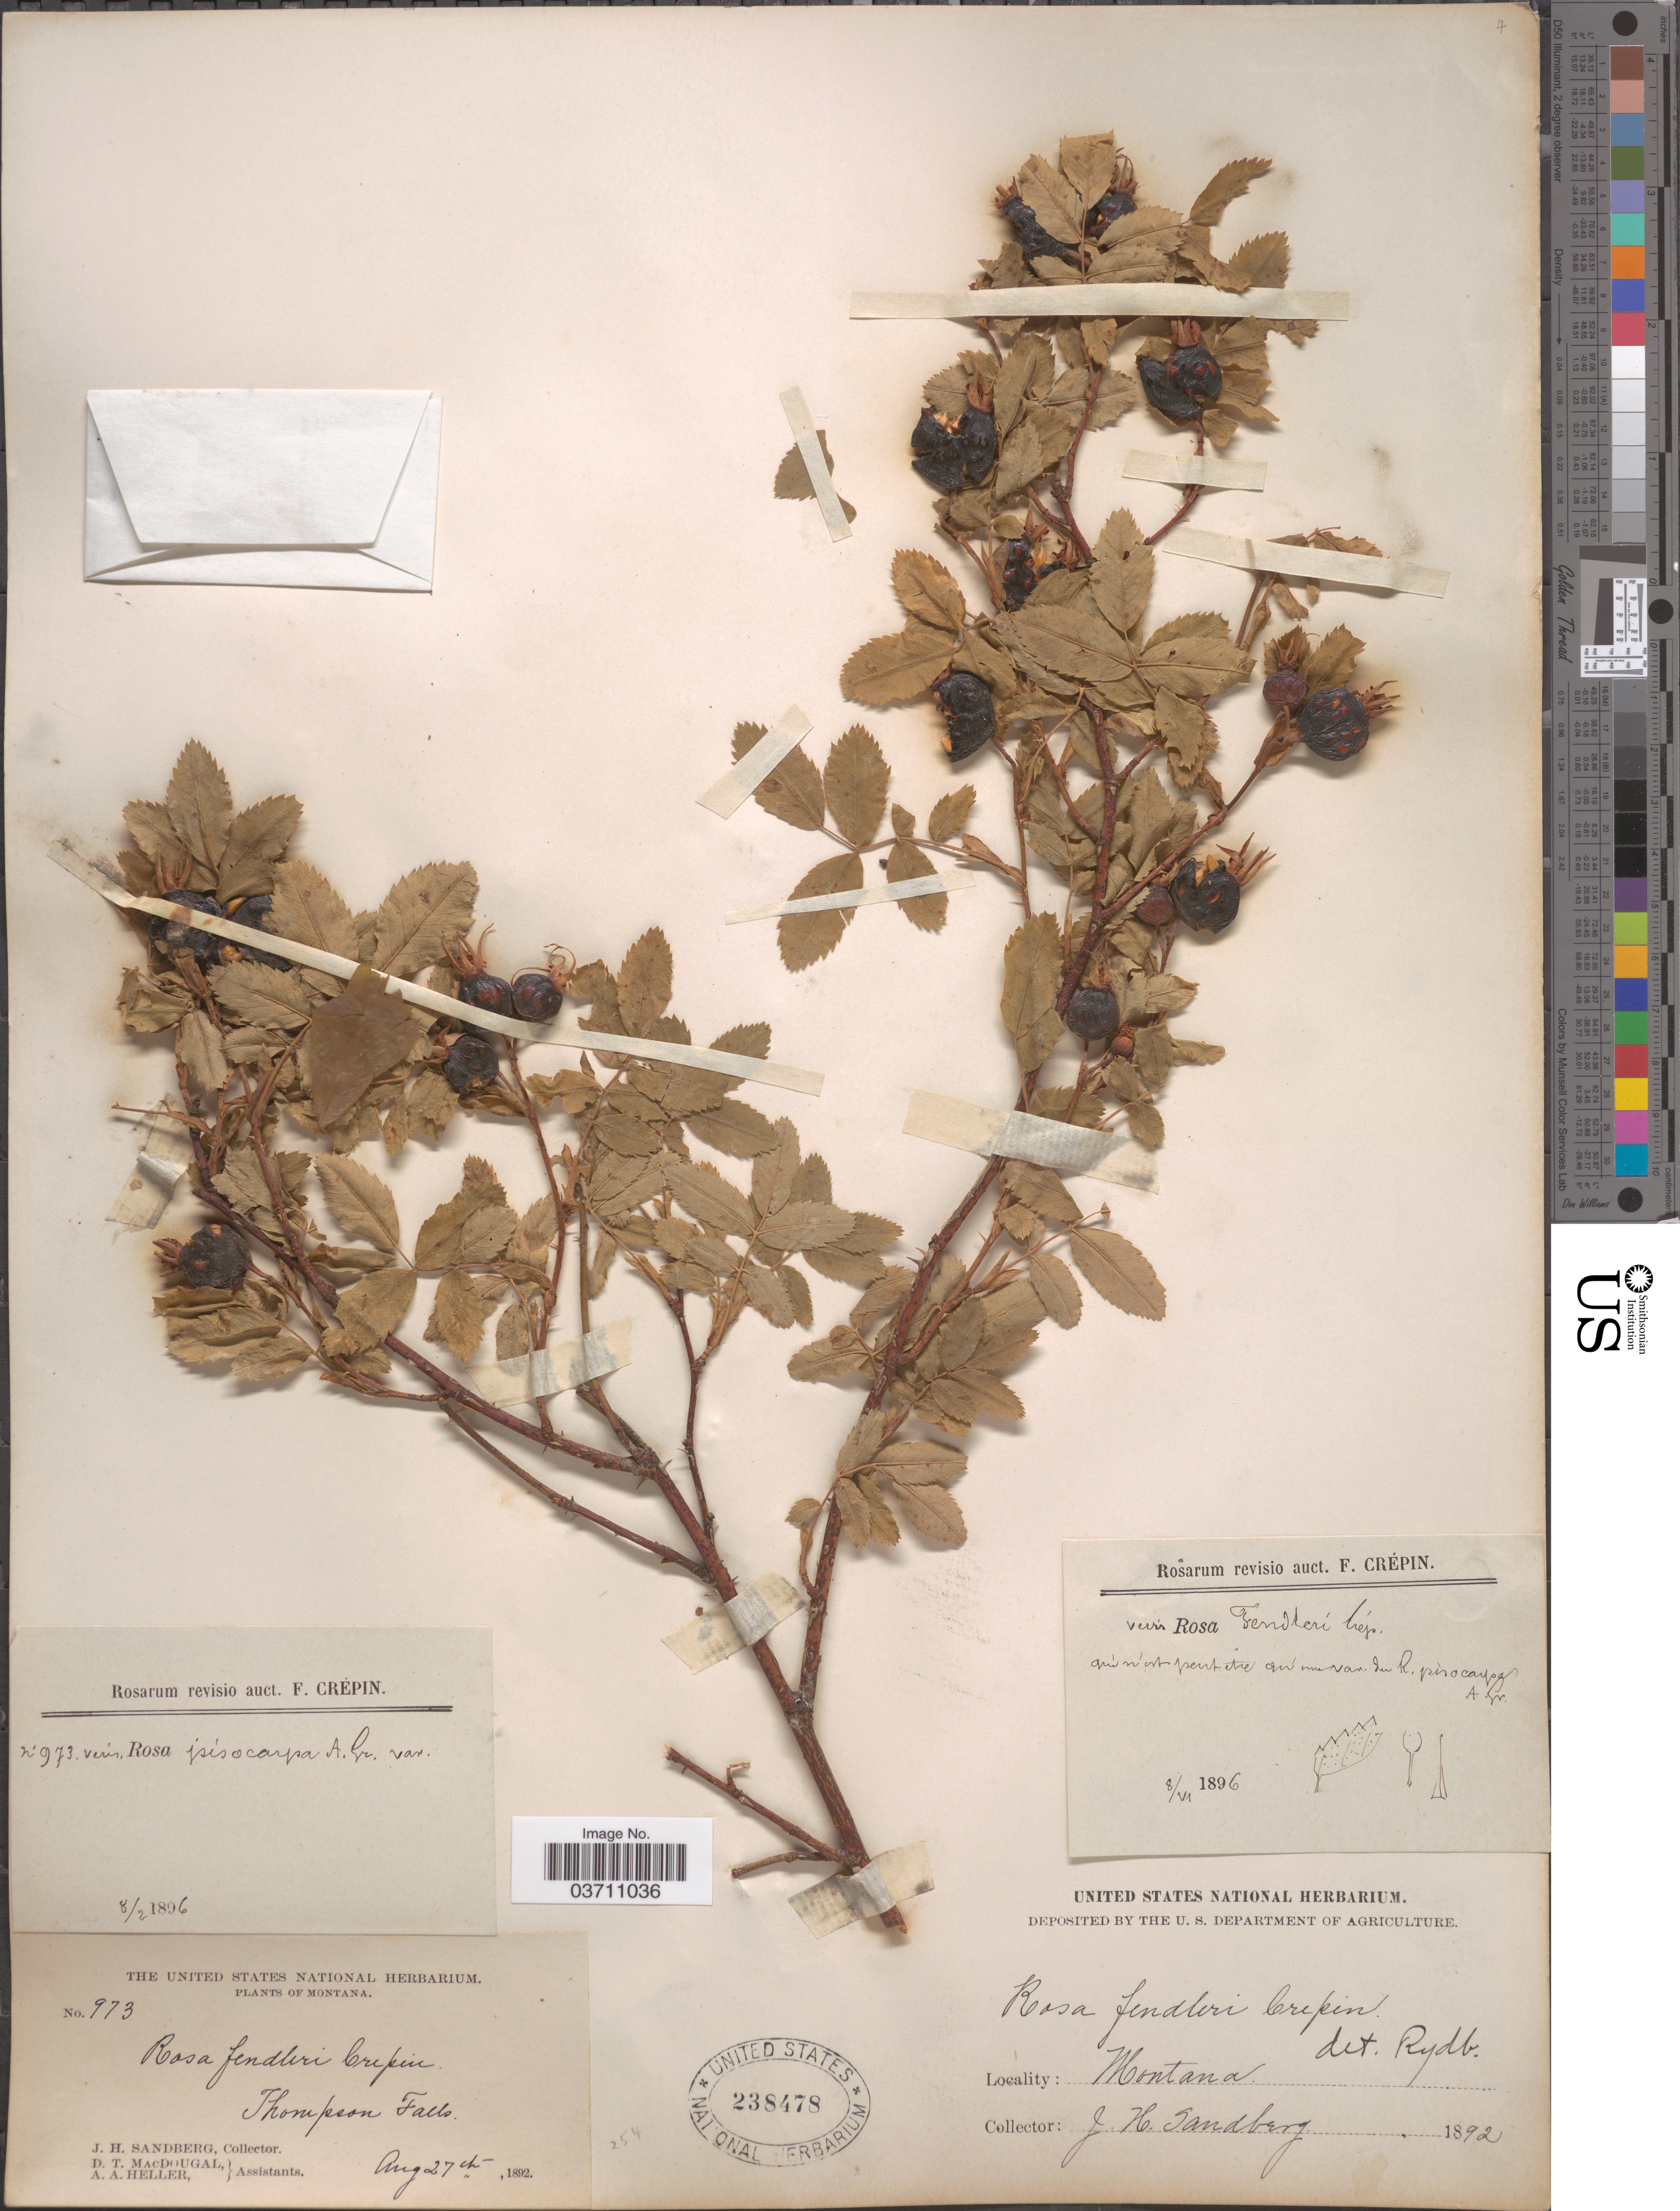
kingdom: Plantae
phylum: Tracheophyta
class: Magnoliopsida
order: Rosales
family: Rosaceae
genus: Rosa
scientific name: Rosa fendleri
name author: Crép.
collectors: J. H. Sandberg, D. T. MacDougal & A. A. Heller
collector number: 973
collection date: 1892-08-27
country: United States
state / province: Montana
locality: Thompson Falls.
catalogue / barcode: US 238478